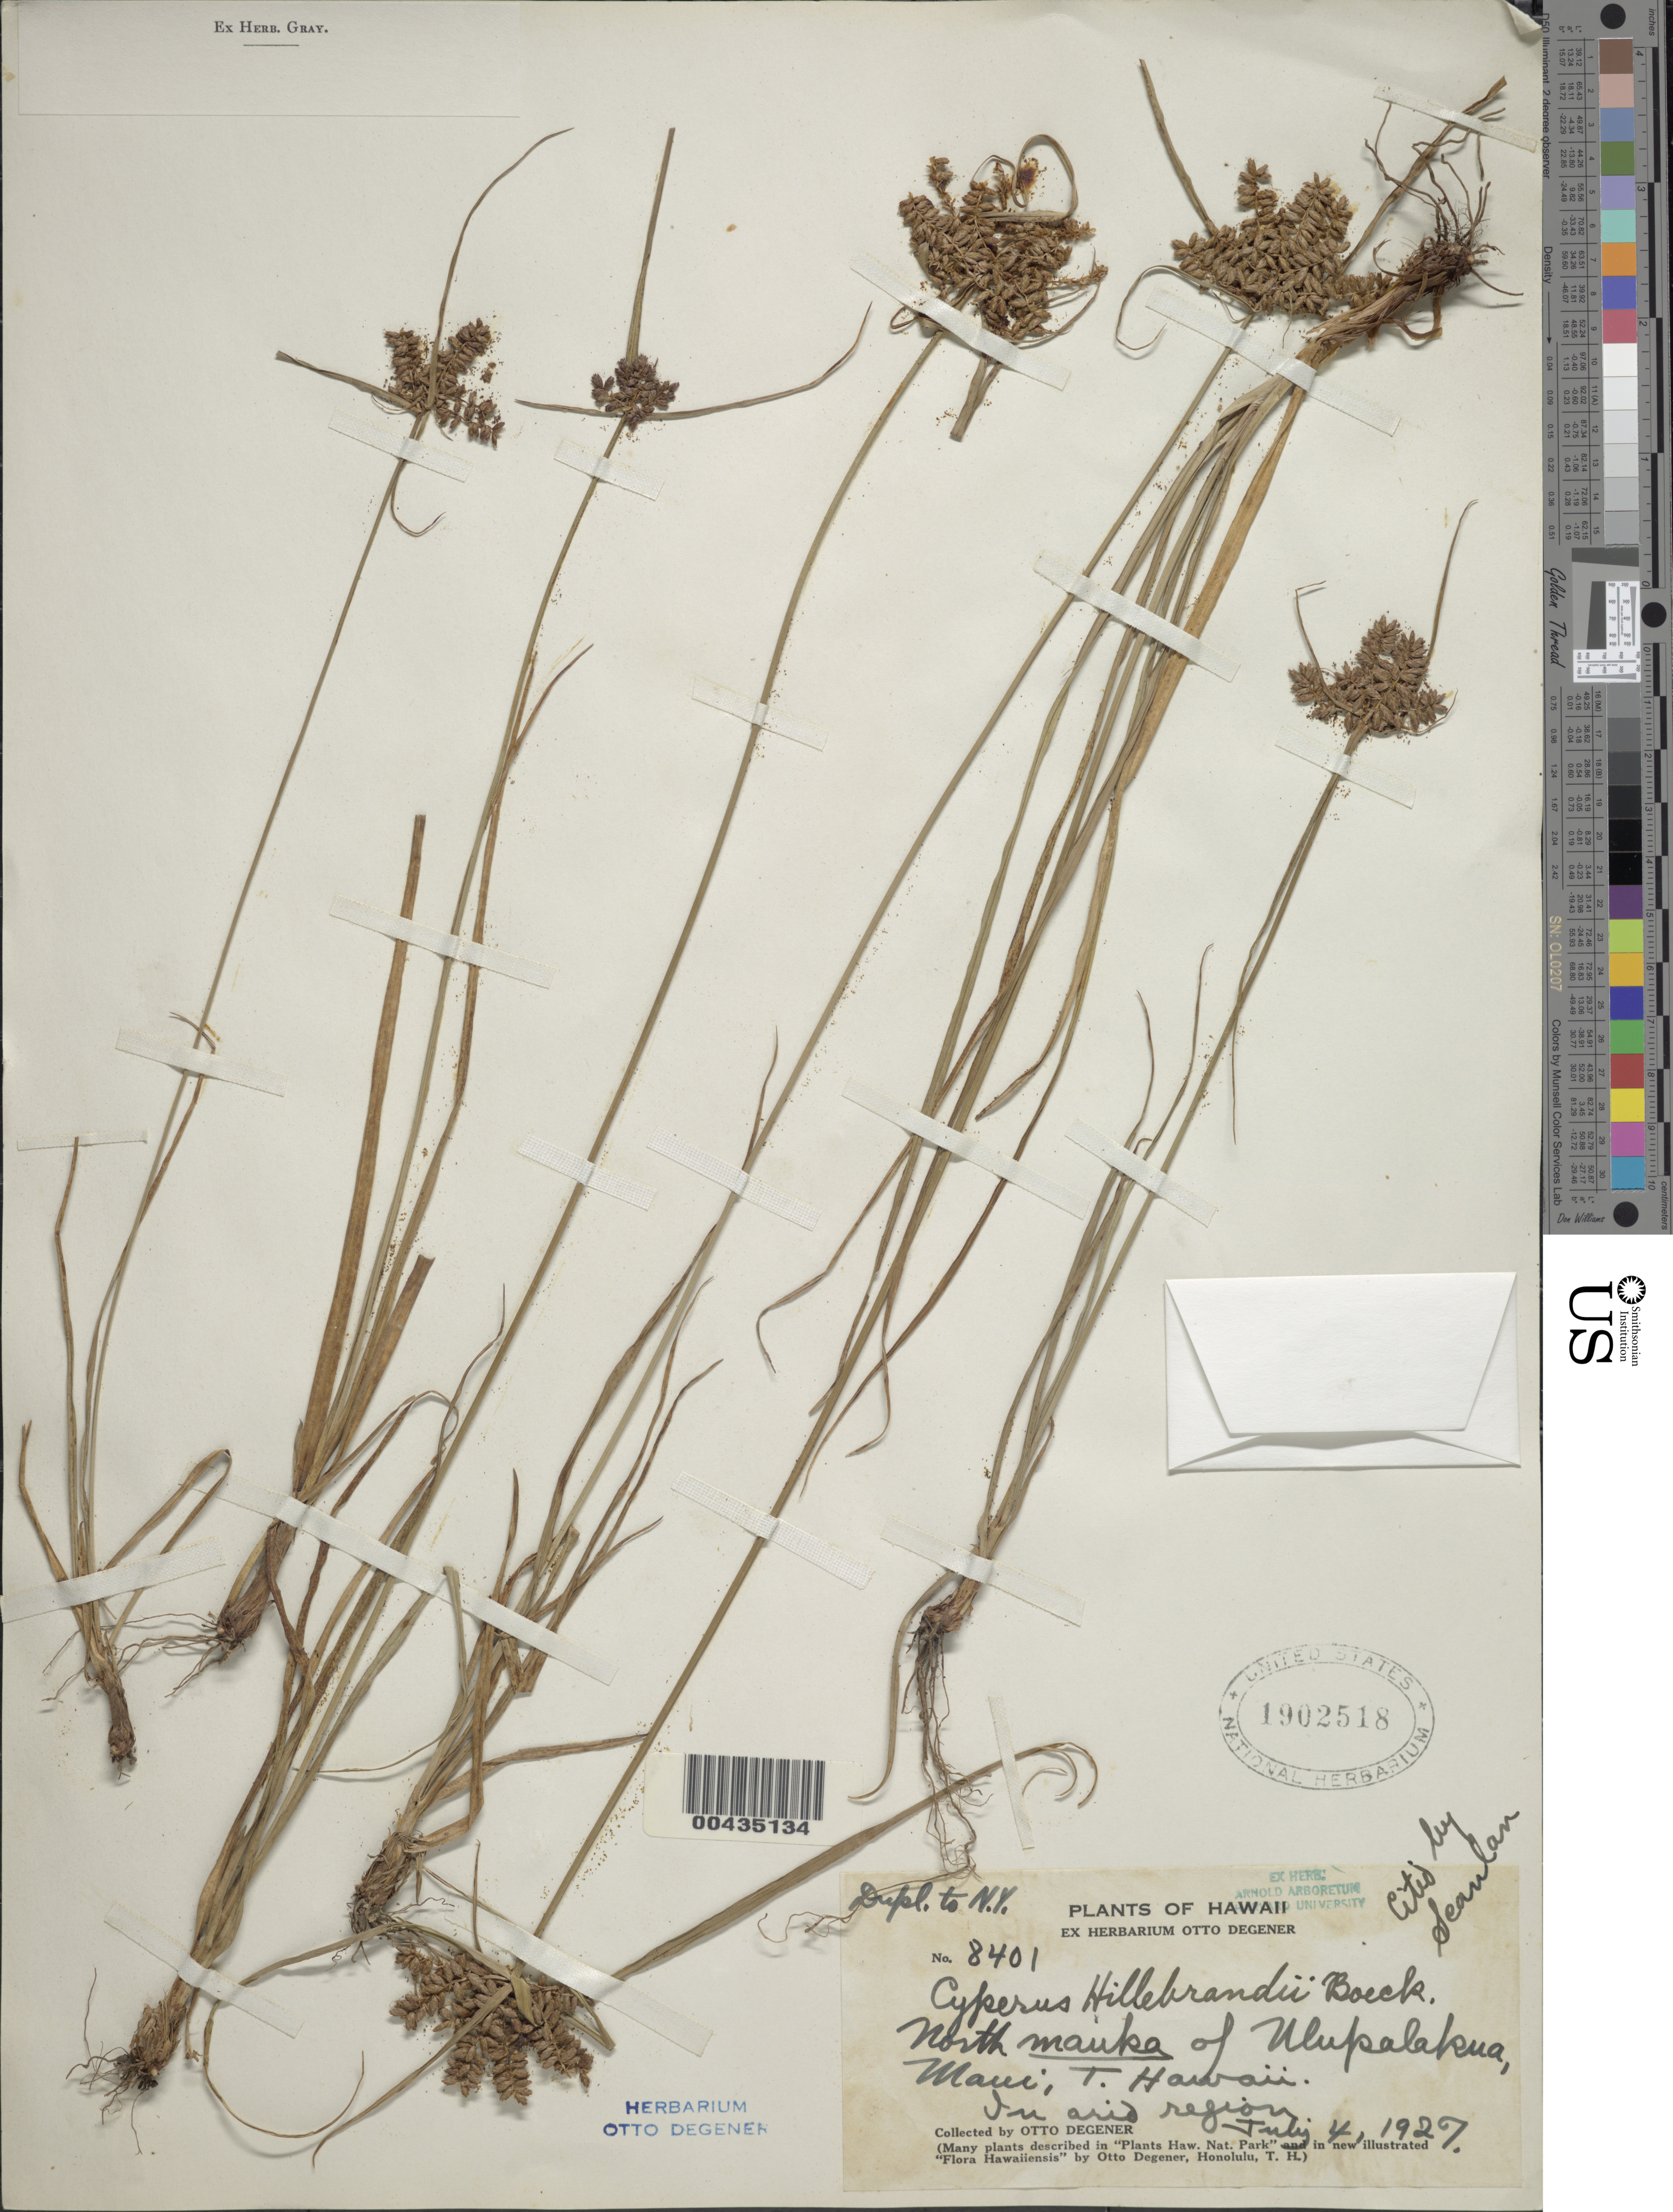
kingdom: Plantae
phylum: Tracheophyta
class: Liliopsida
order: Poales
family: Cyperaceae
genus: Cyperus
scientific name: Cyperus hillebrandii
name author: Boeckeler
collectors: O. Degener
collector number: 8401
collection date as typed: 4 Jul 1927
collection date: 1927-07-04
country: United States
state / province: Hawaii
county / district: Maui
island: Maui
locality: N mauka of Ulupalakua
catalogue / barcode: US 1902518